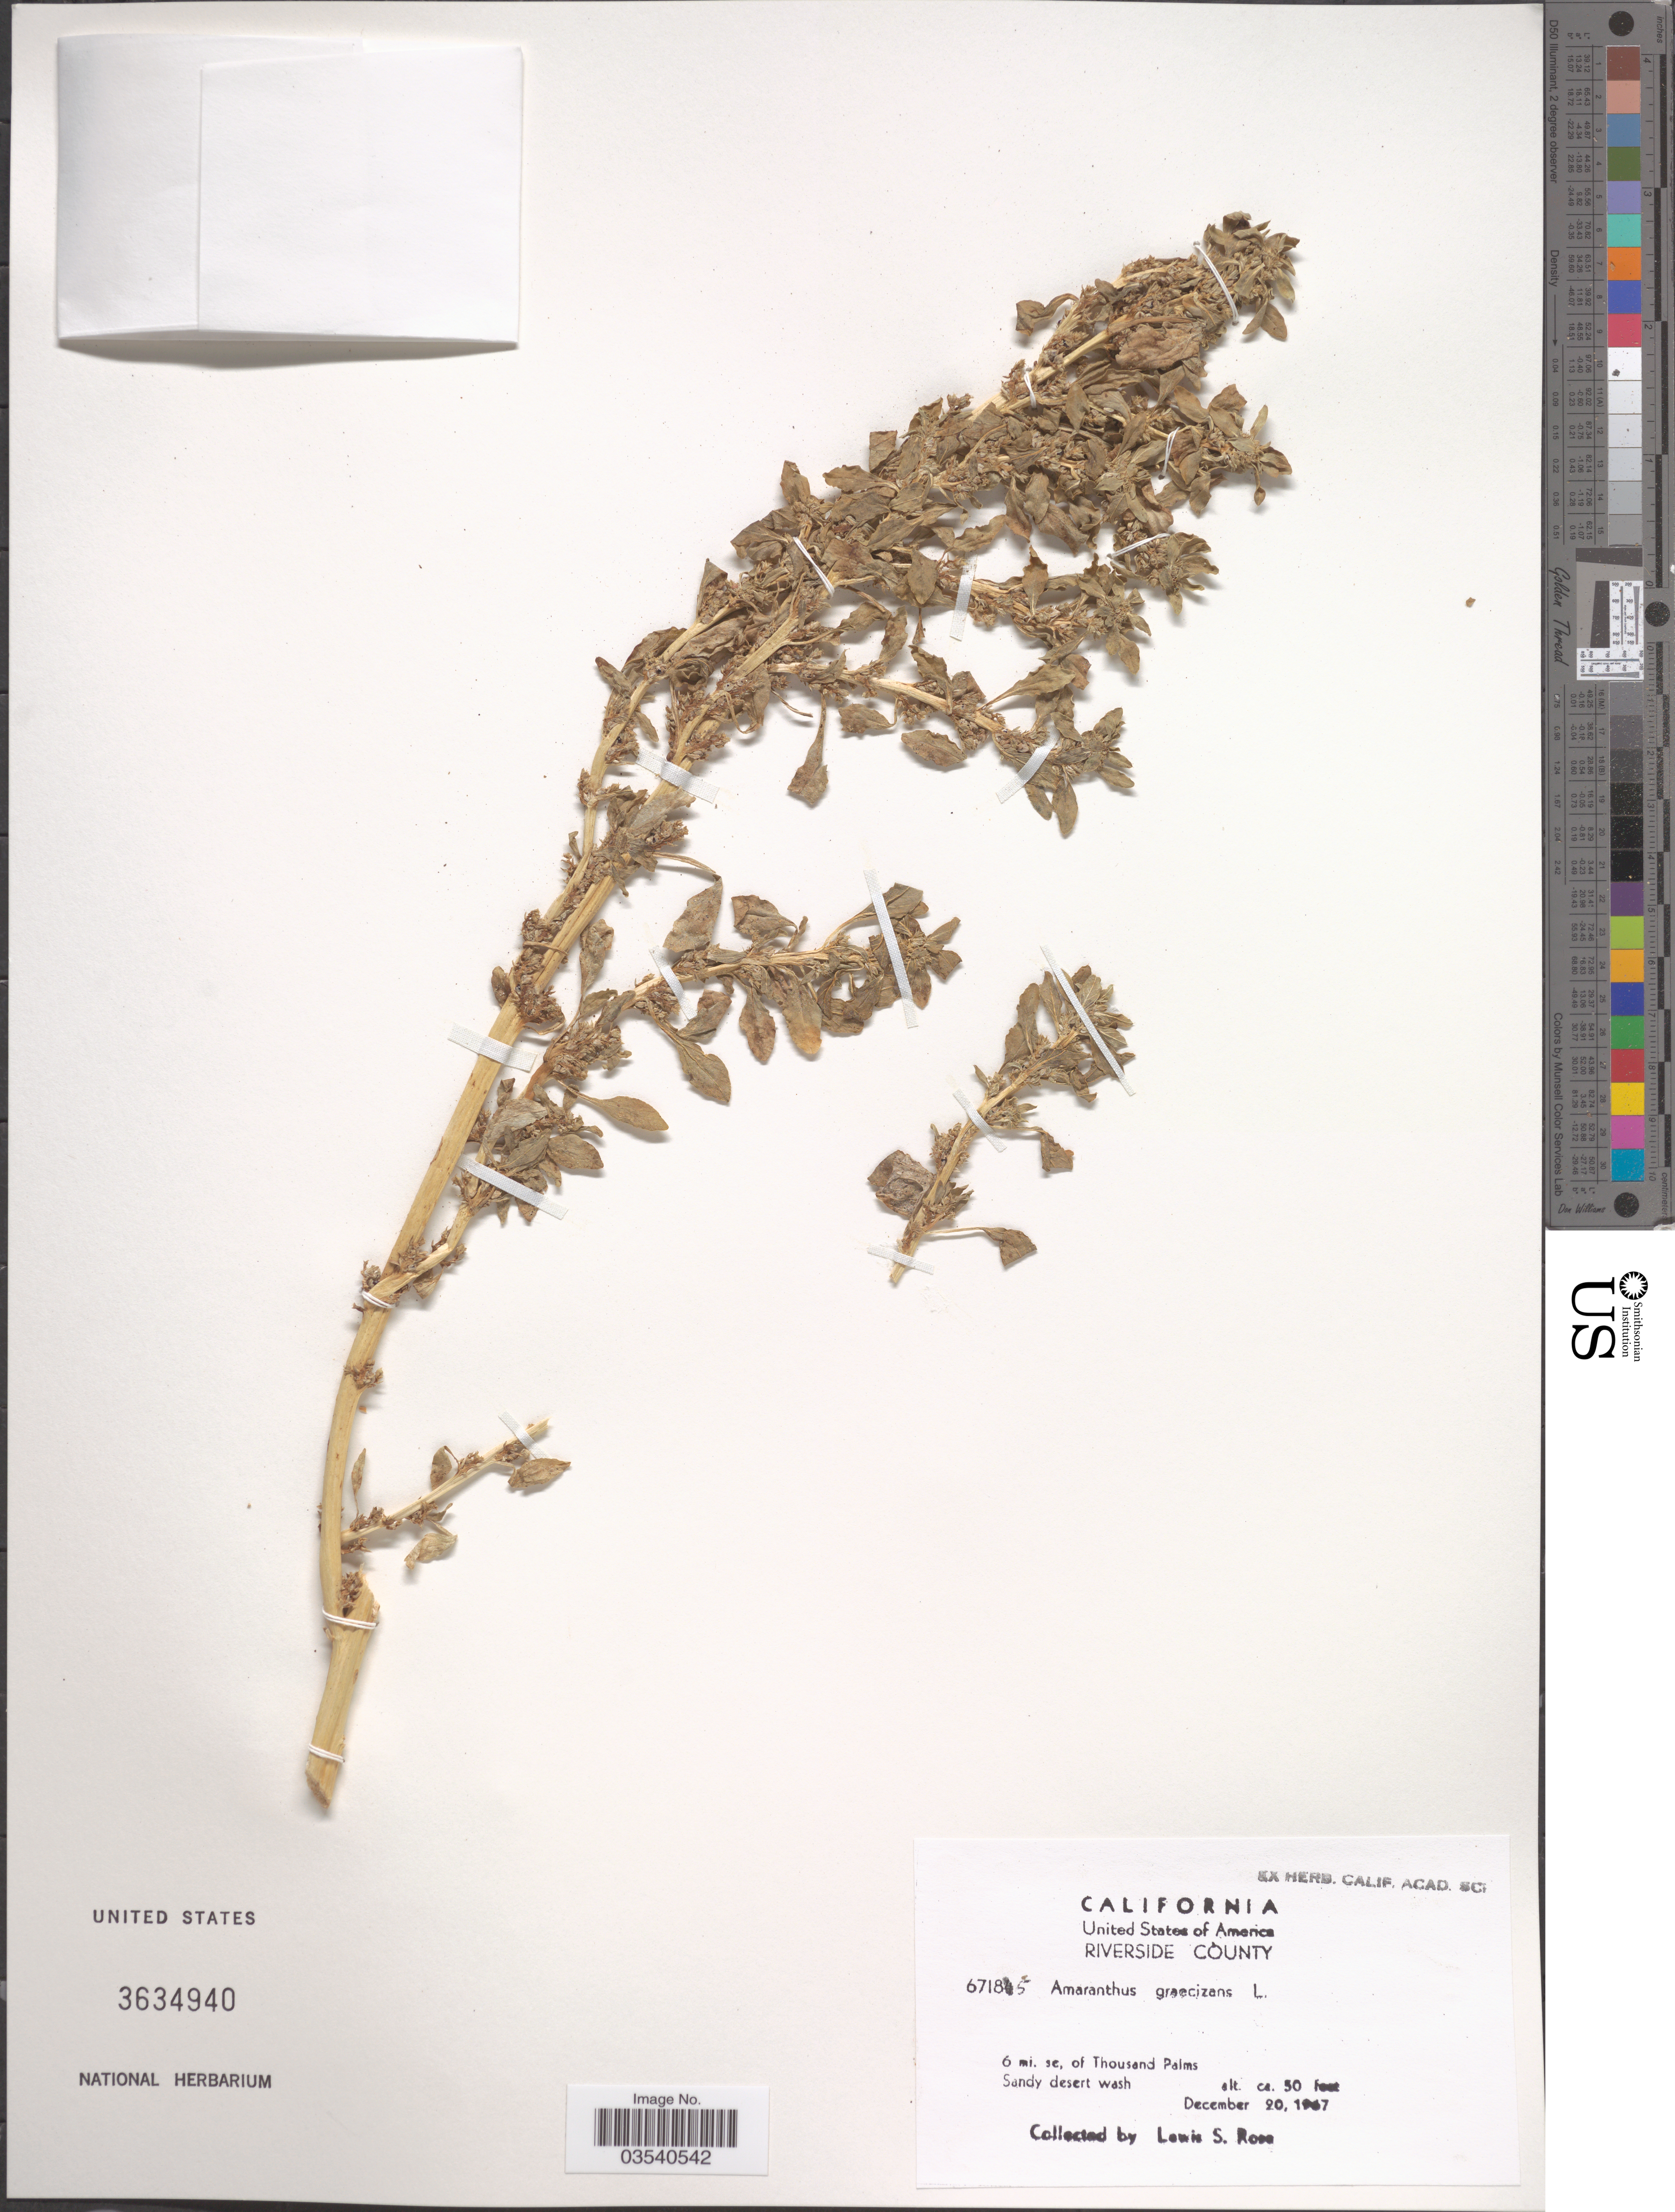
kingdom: Plantae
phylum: Tracheophyta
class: Magnoliopsida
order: Caryophyllales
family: Amaranthaceae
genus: Amaranthus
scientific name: Amaranthus graecizans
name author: L.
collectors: L. S. Rose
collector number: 67185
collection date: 1967-12-20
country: United States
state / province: California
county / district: Riverside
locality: Riverside County. 6 mi. se, of Thousand Palms.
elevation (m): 15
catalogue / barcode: US 3634940